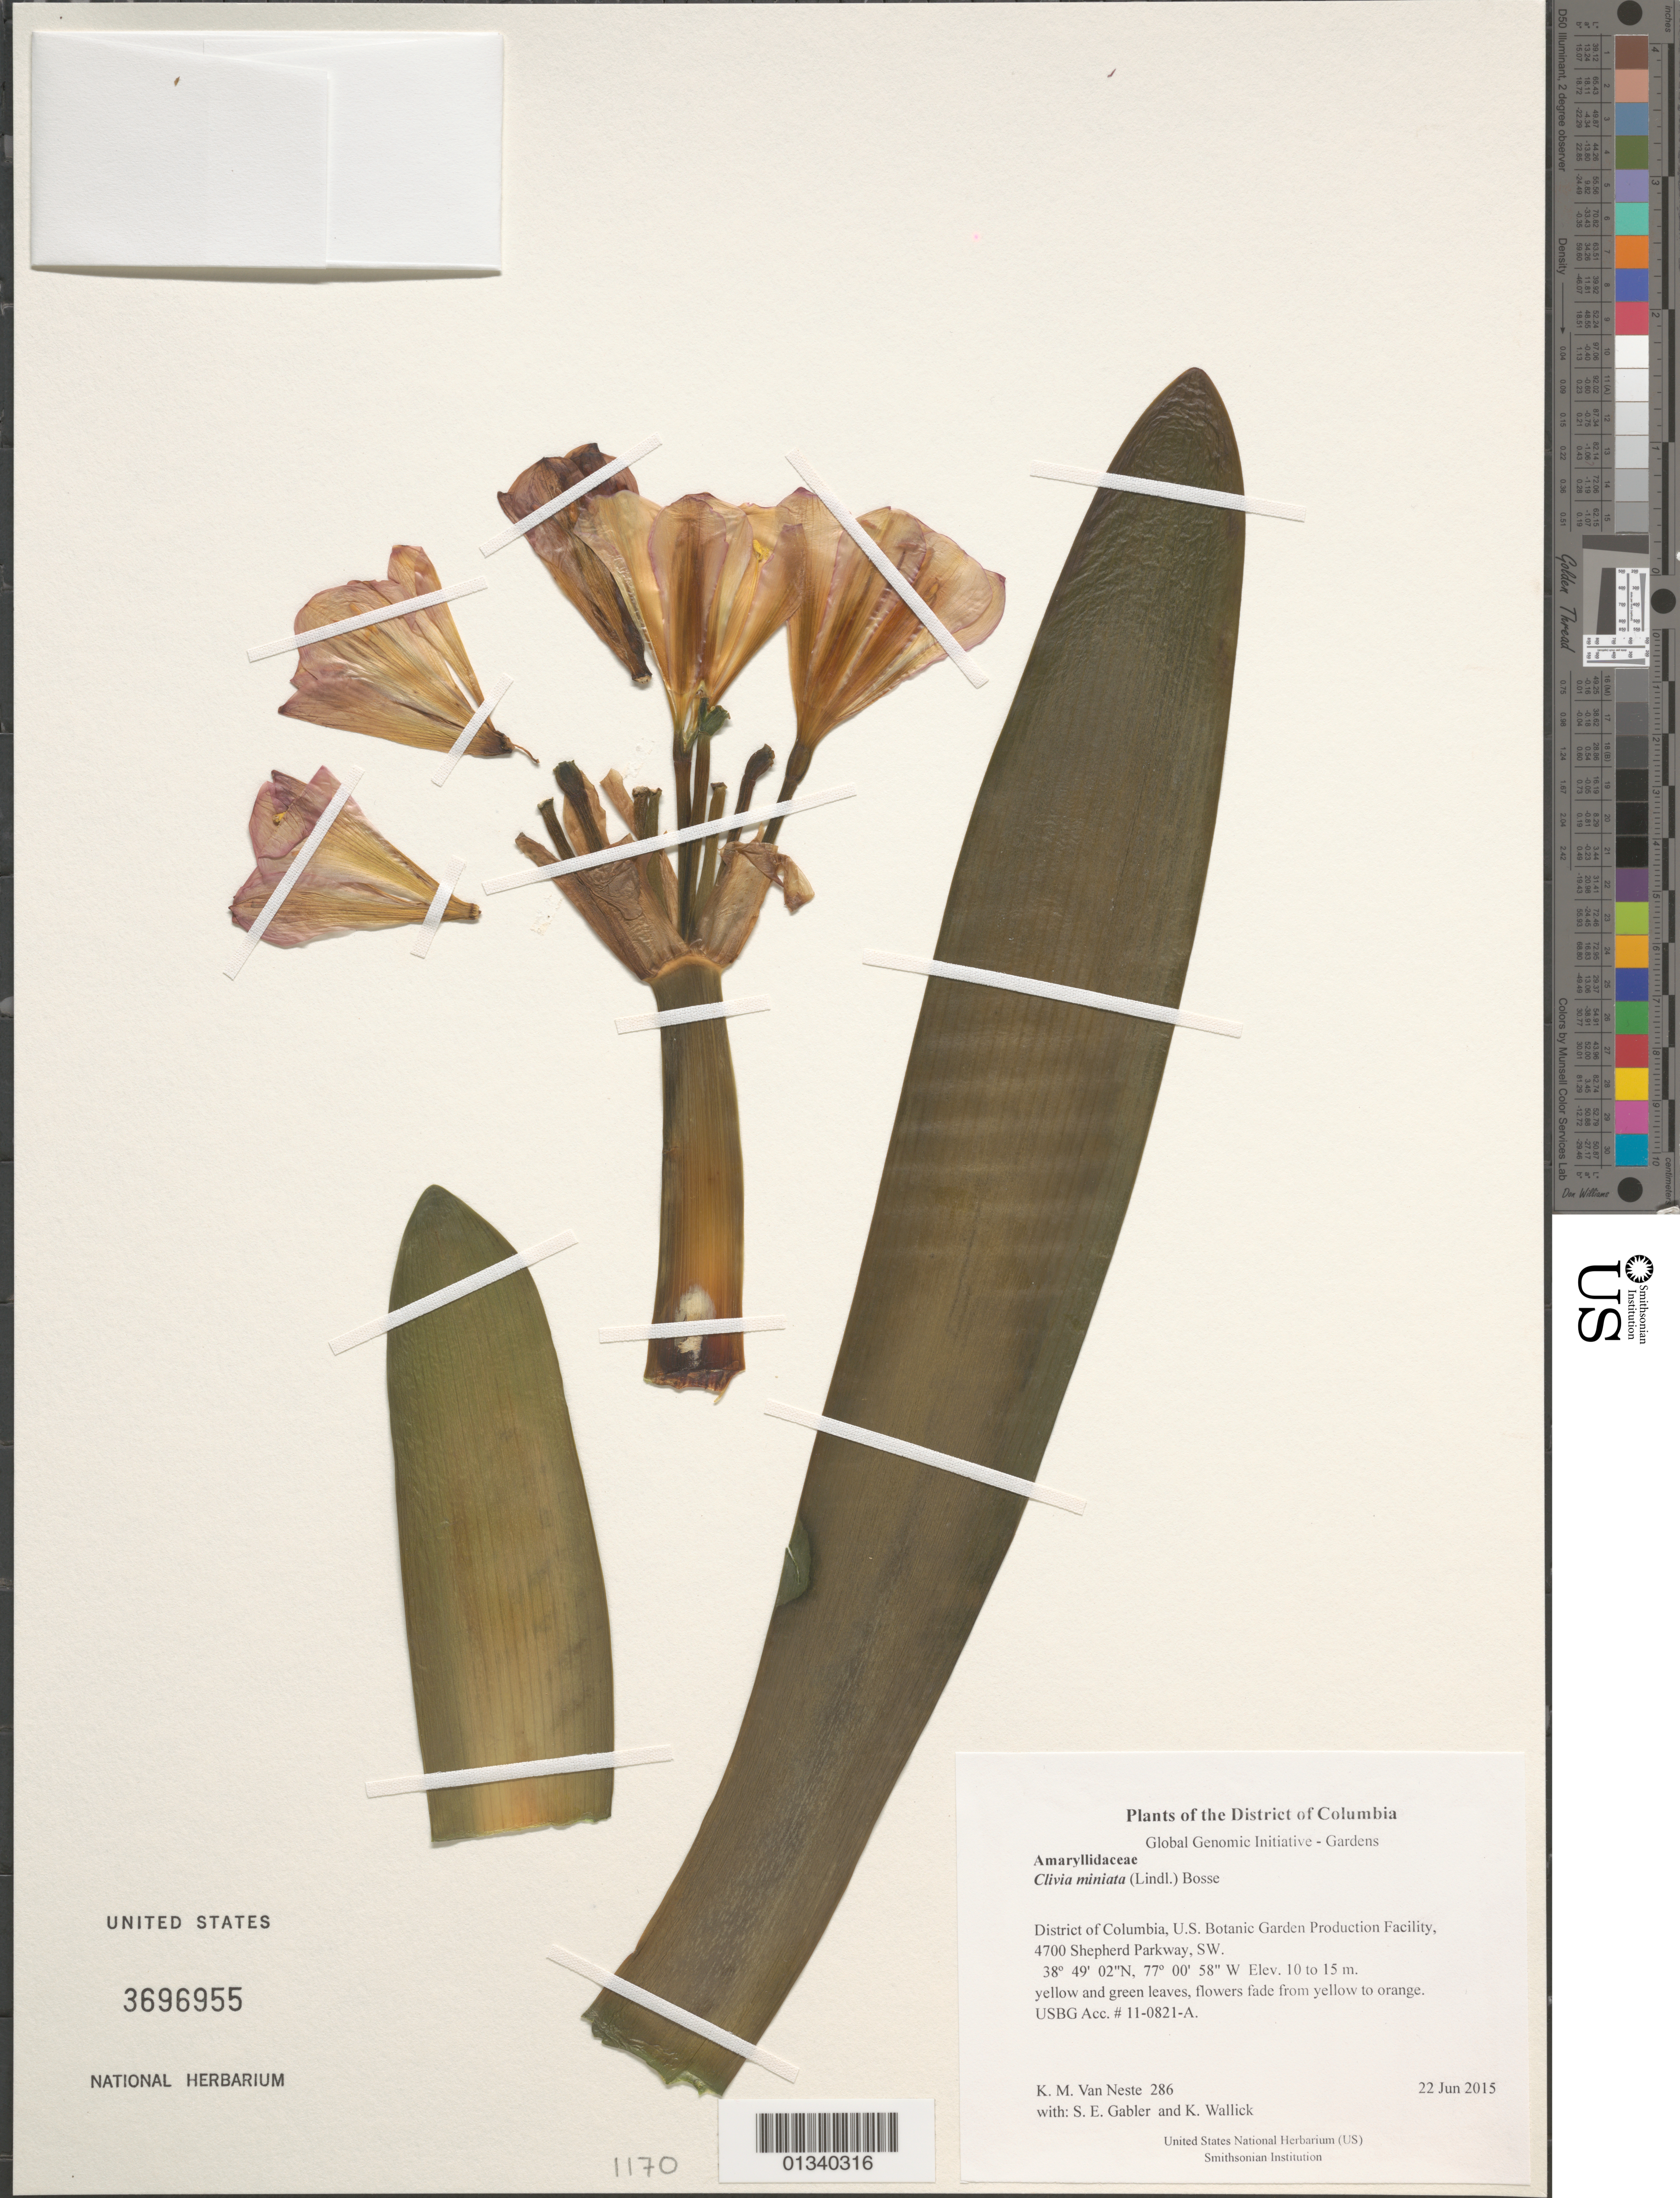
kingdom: Plantae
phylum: Tracheophyta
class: Liliopsida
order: Asparagales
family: Amaryllidaceae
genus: Clivia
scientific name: Clivia miniata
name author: (Lindl.) Bosse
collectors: K. M. Van Neste, S. E. Gabler & K. Wallick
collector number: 286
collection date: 2015-06-22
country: United States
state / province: District of Columbia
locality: U.S. Botanic Garden Production Facility, 4700 Shepherd Parkway, SW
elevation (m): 10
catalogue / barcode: US 3696955